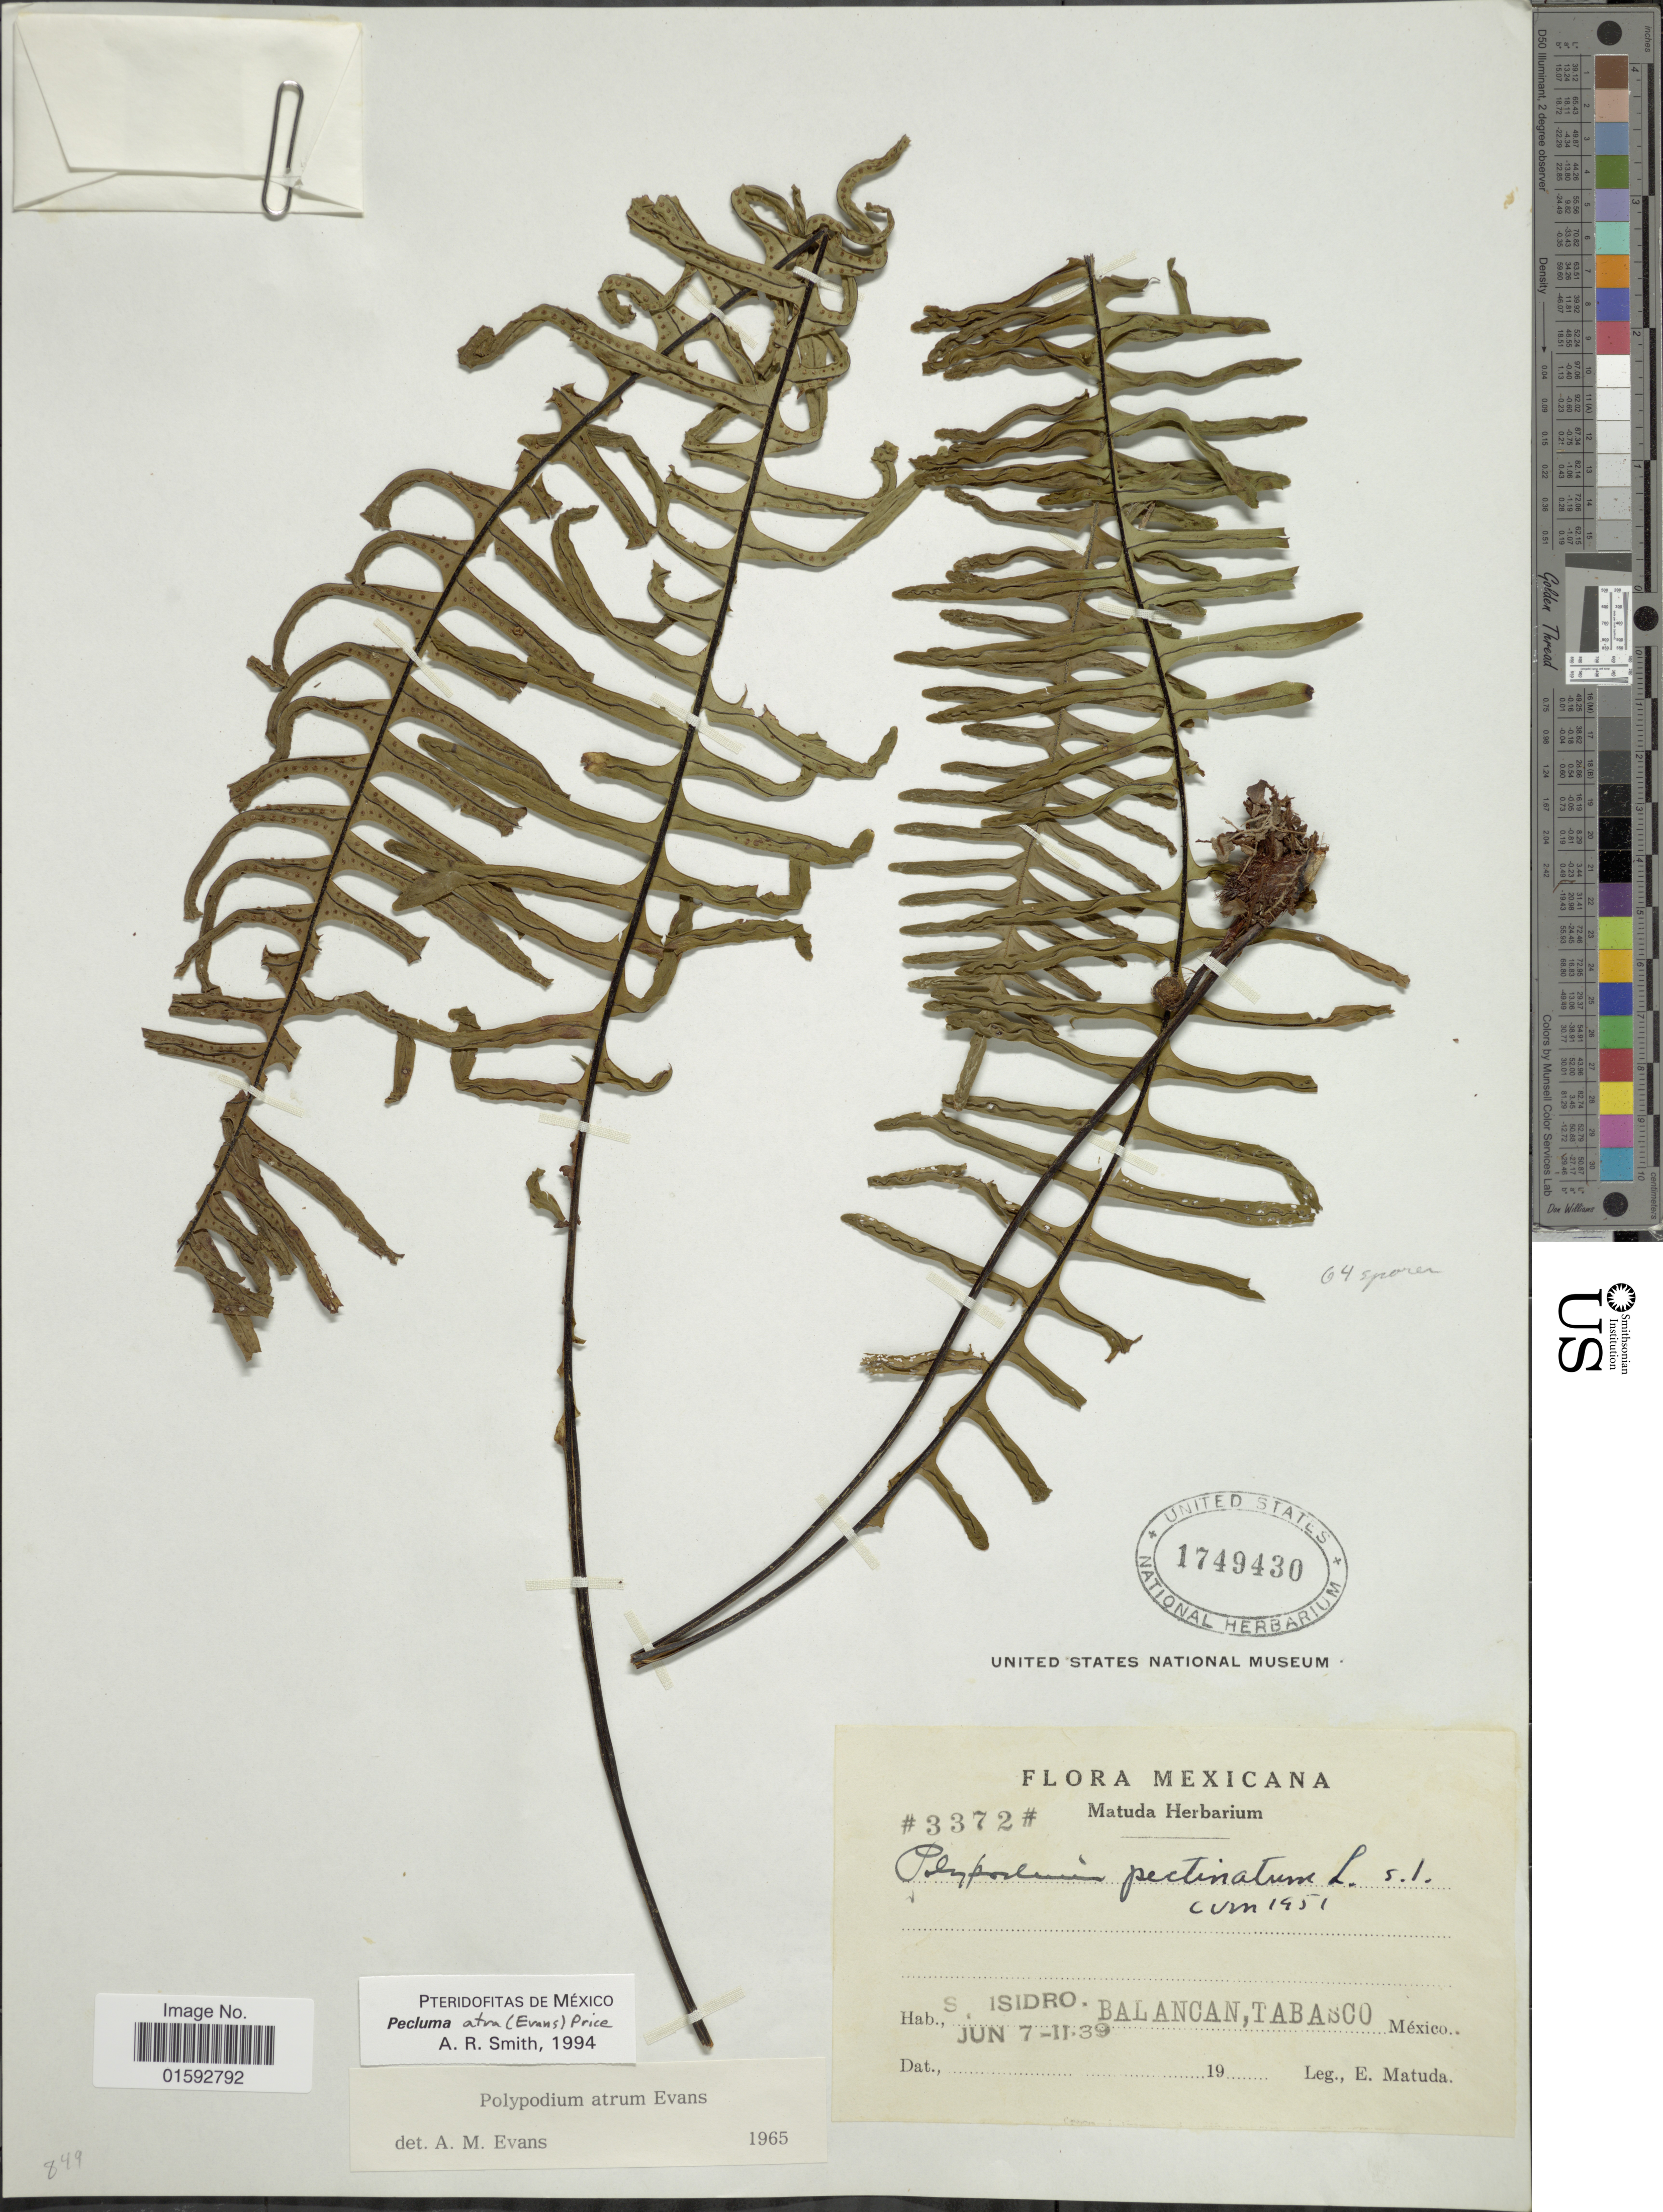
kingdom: Plantae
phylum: Tracheophyta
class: Polypodiopsida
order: Polypodiales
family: Polypodiaceae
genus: Pecluma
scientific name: Pecluma atra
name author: (Rosenst.) M.G. Price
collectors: E. Matuda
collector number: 3372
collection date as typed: Transcribed d/m/y: 7/6/39 to 11/6/39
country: Mexico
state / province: Tabasco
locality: S. Isidro, Balancan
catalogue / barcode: US 1749430